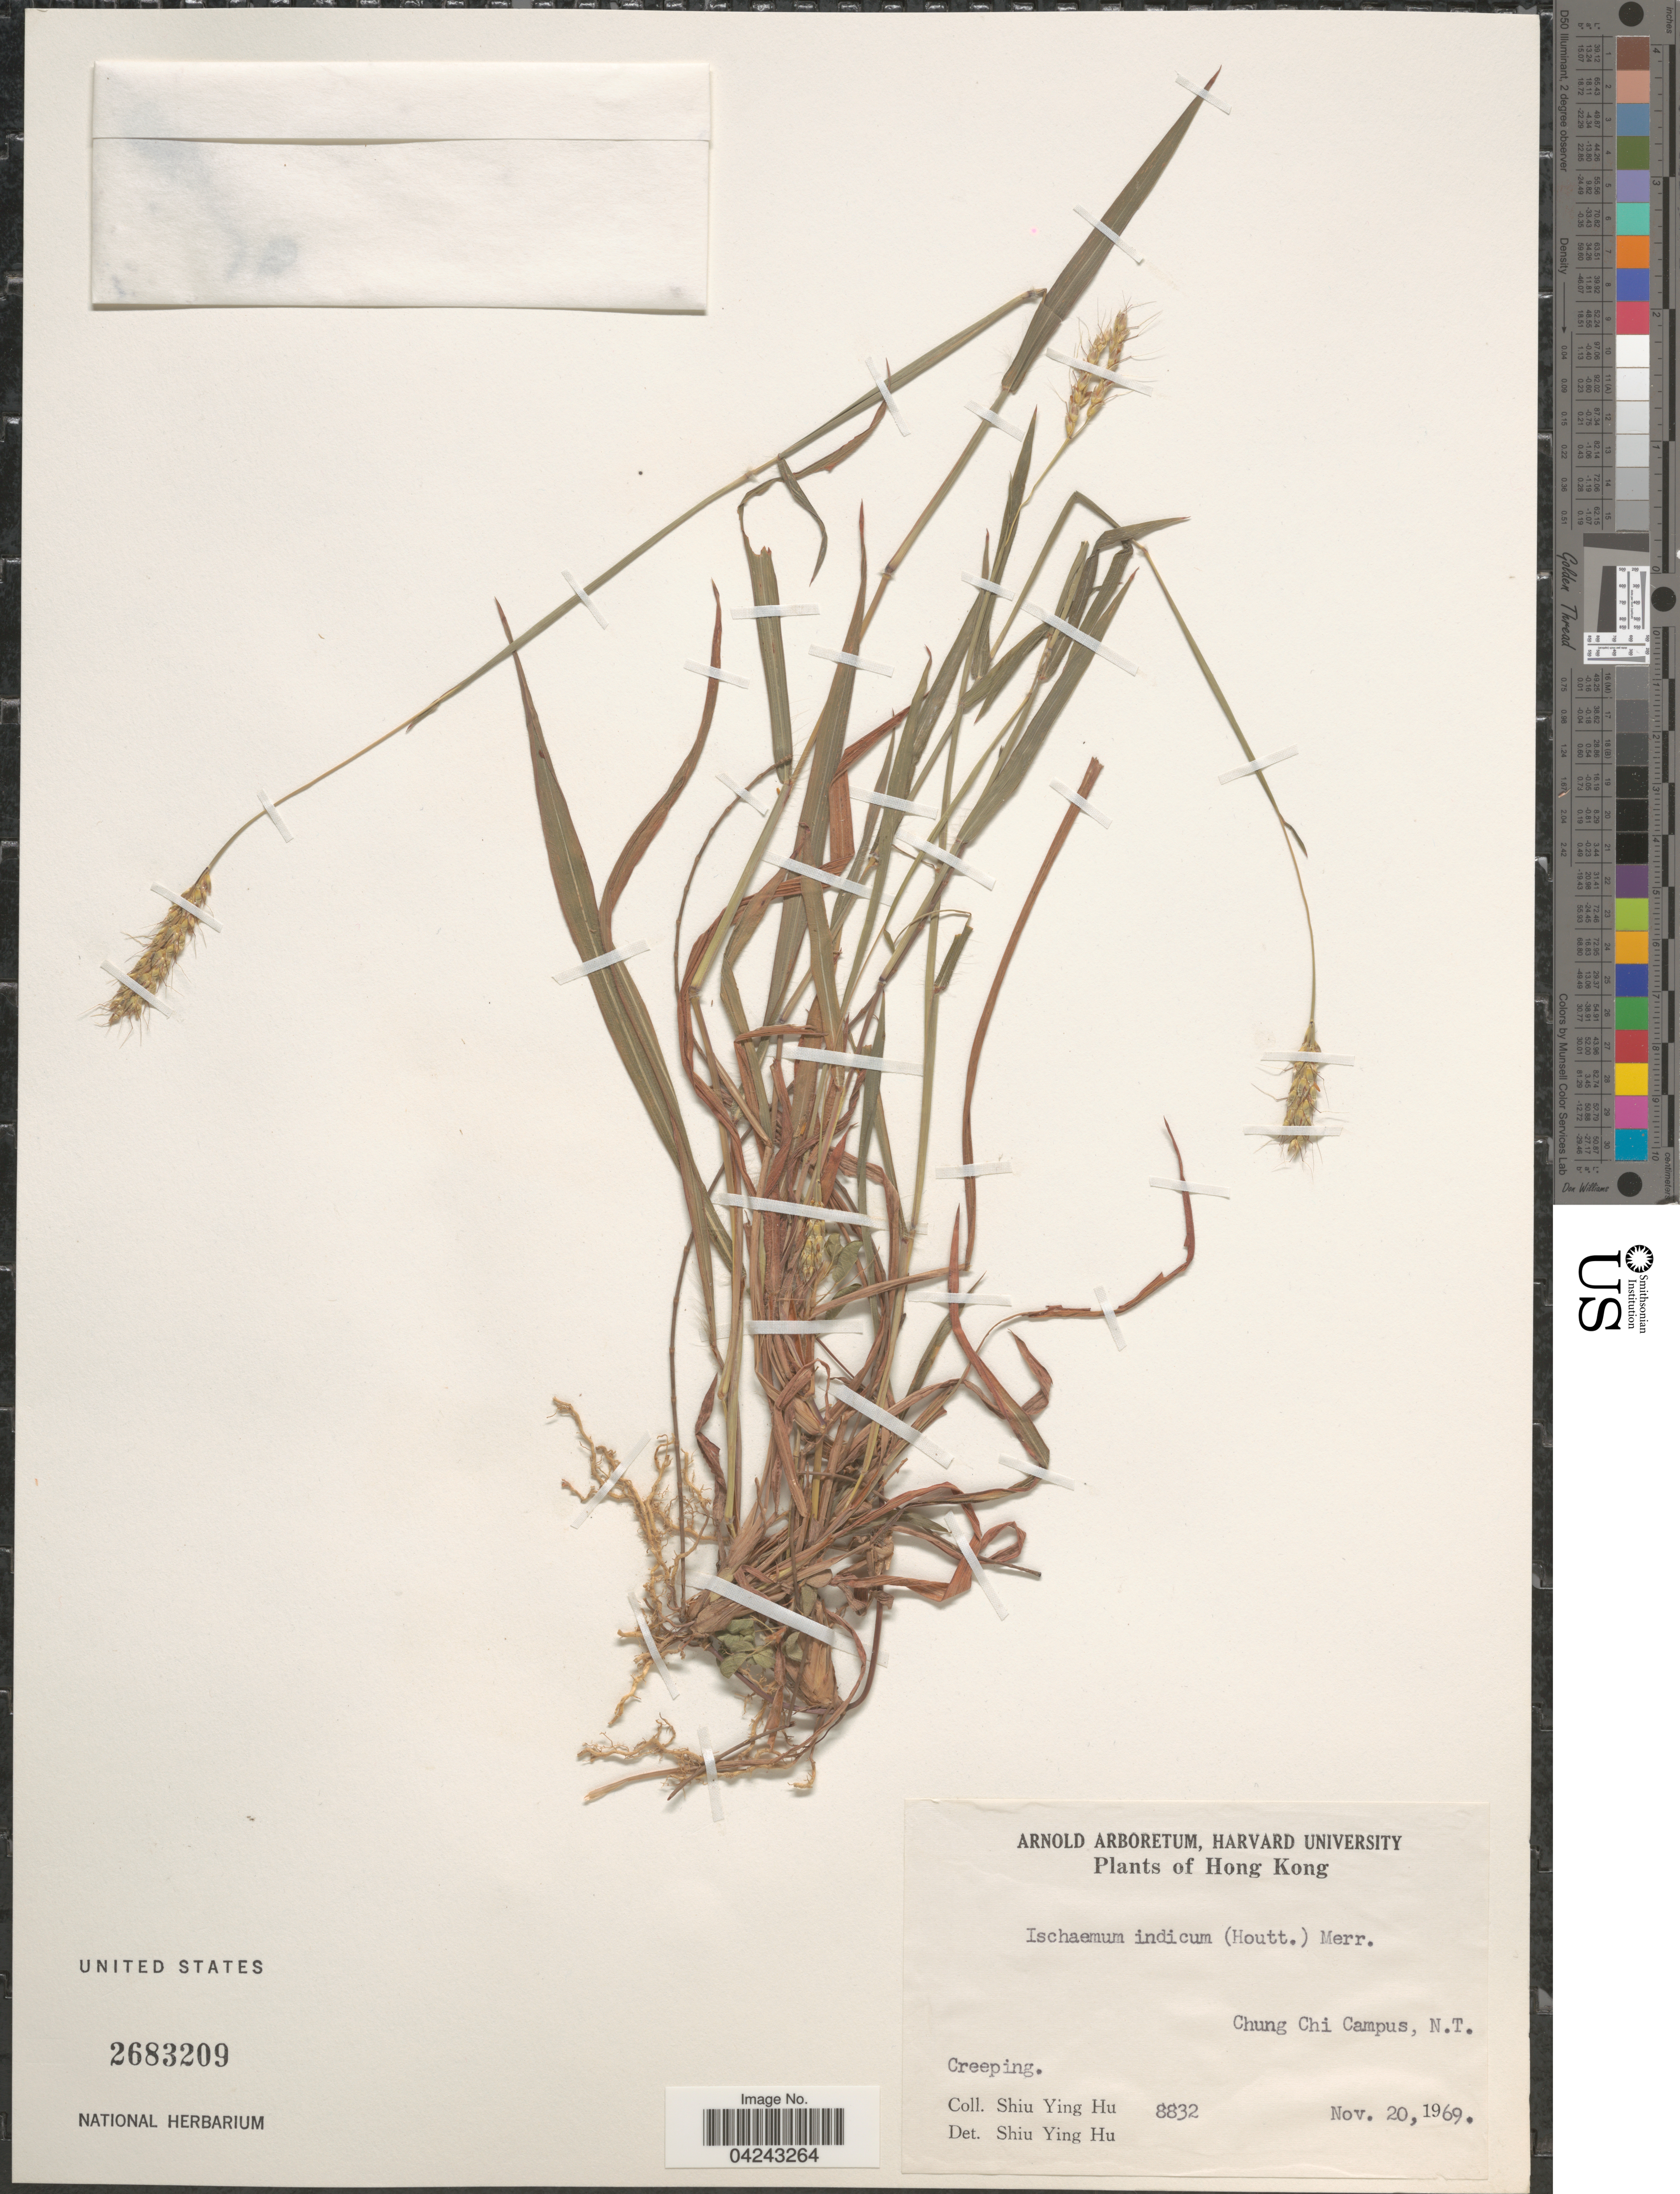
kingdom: Plantae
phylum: Tracheophyta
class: Liliopsida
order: Poales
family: Poaceae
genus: Ischaemum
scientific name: Ischaemum ciliare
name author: Retz.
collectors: S. Y. Hu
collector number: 8832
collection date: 1969-11-20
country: China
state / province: Hong Kong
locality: Chung Chi Campus, N.T.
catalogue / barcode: US 2683209